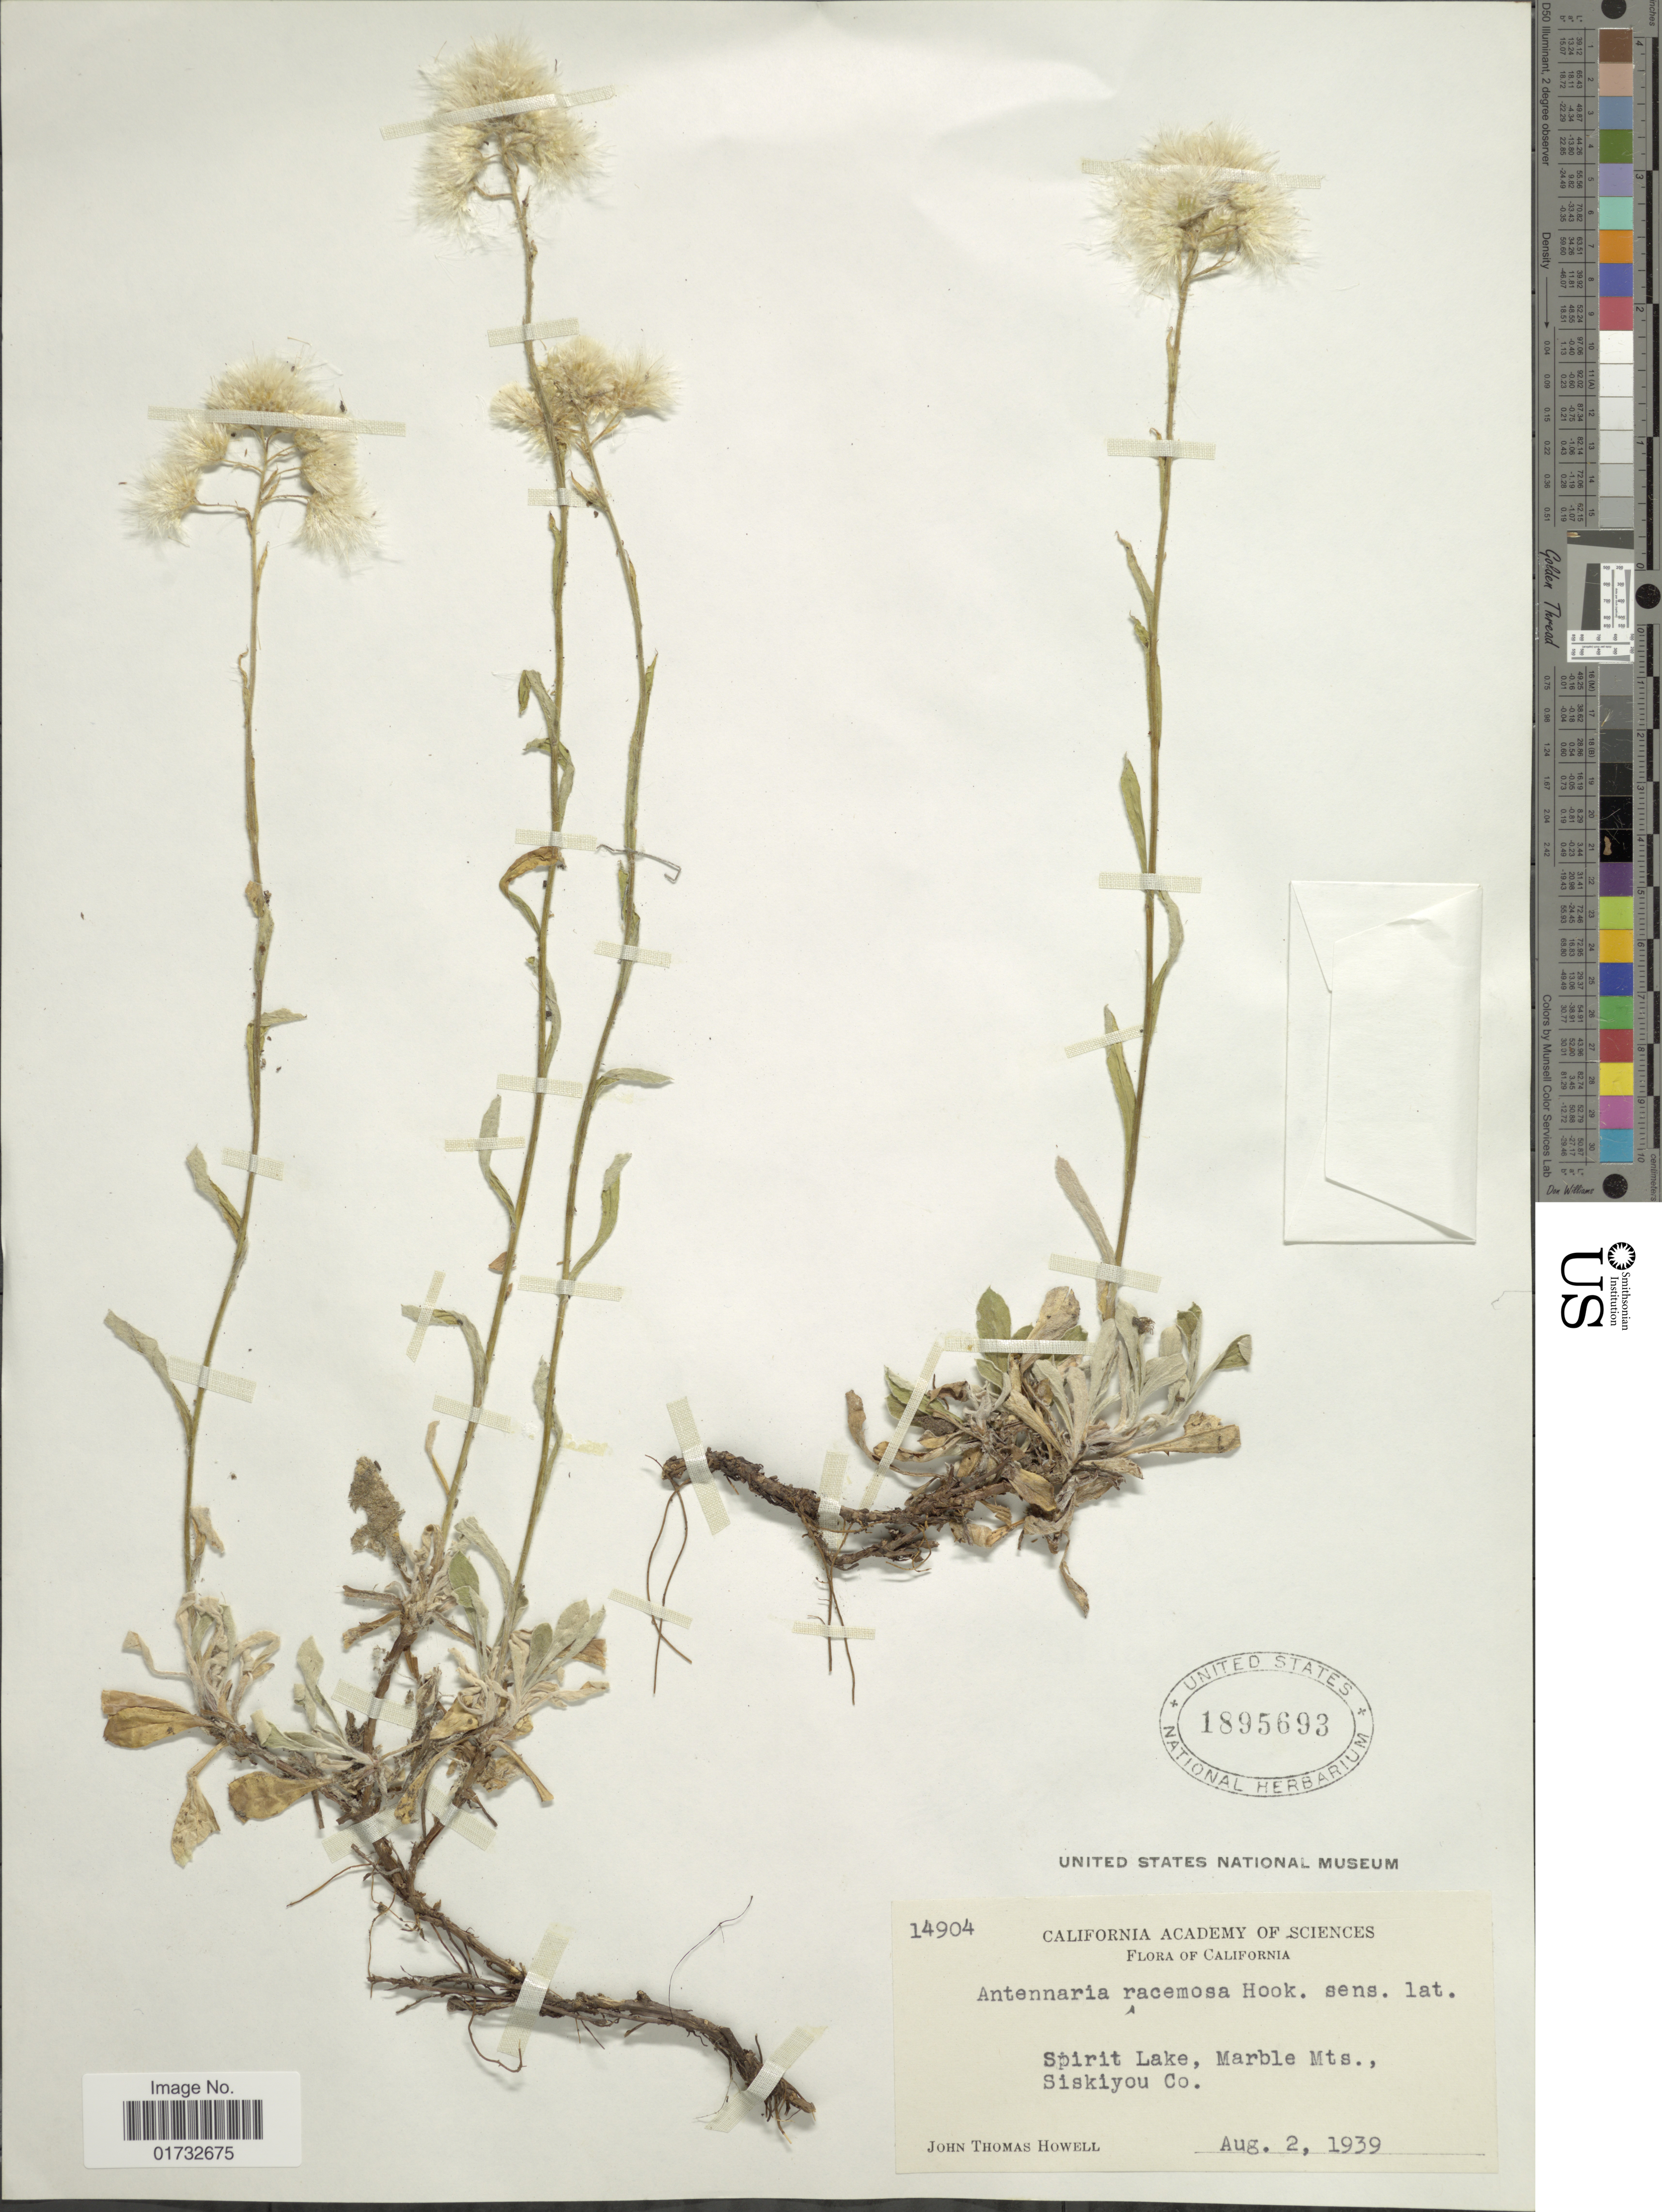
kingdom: Plantae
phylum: Tracheophyta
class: Magnoliopsida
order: Asterales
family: Asteraceae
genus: Antennaria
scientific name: Antennaria racemosa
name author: Hook.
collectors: J. T. Howell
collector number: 14904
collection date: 1939-08-02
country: United States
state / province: California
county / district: Siskiyou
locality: Spirit Lake, Marble Mts., Siskiyou Co.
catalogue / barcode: US 1895693